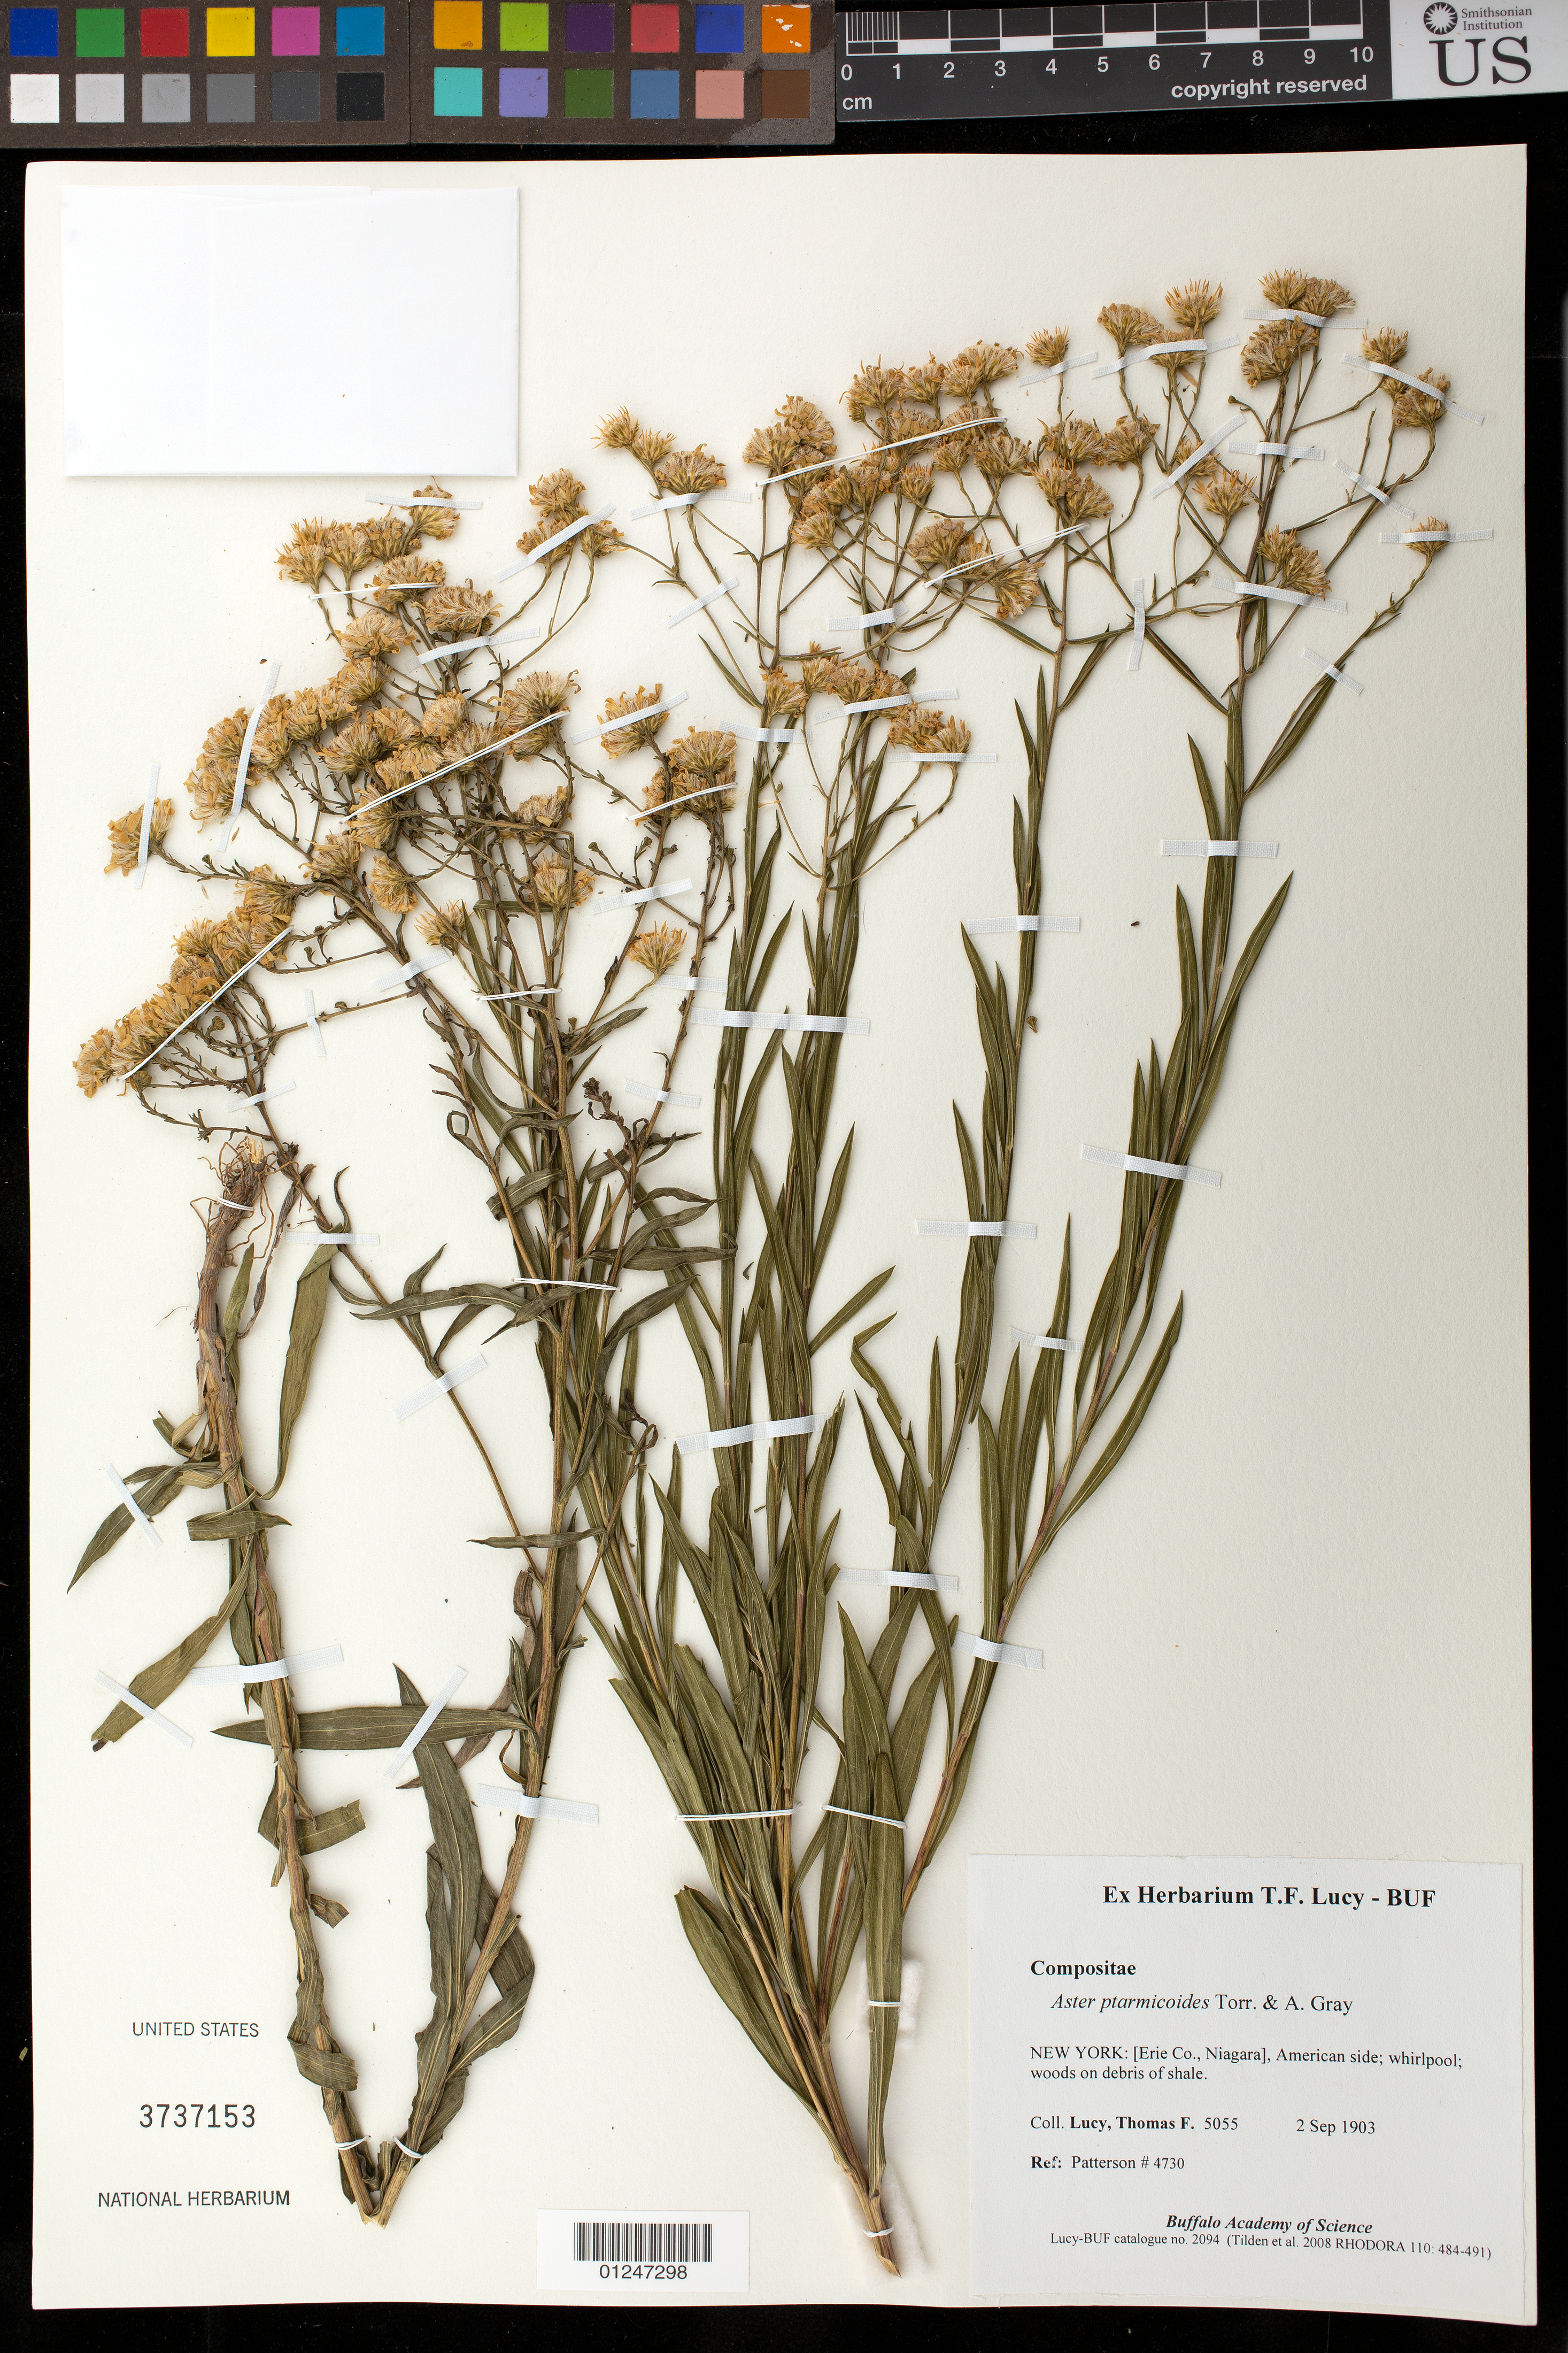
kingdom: Plantae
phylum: Tracheophyta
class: Magnoliopsida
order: Asterales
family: Asteraceae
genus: Oligoneuron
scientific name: Oligoneuron album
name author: (Nutt.) G.L. Nesom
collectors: T. Lucy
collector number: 5055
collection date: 1903-09-02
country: United States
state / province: New York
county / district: Erie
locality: Niagara, America side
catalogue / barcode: US 3737153